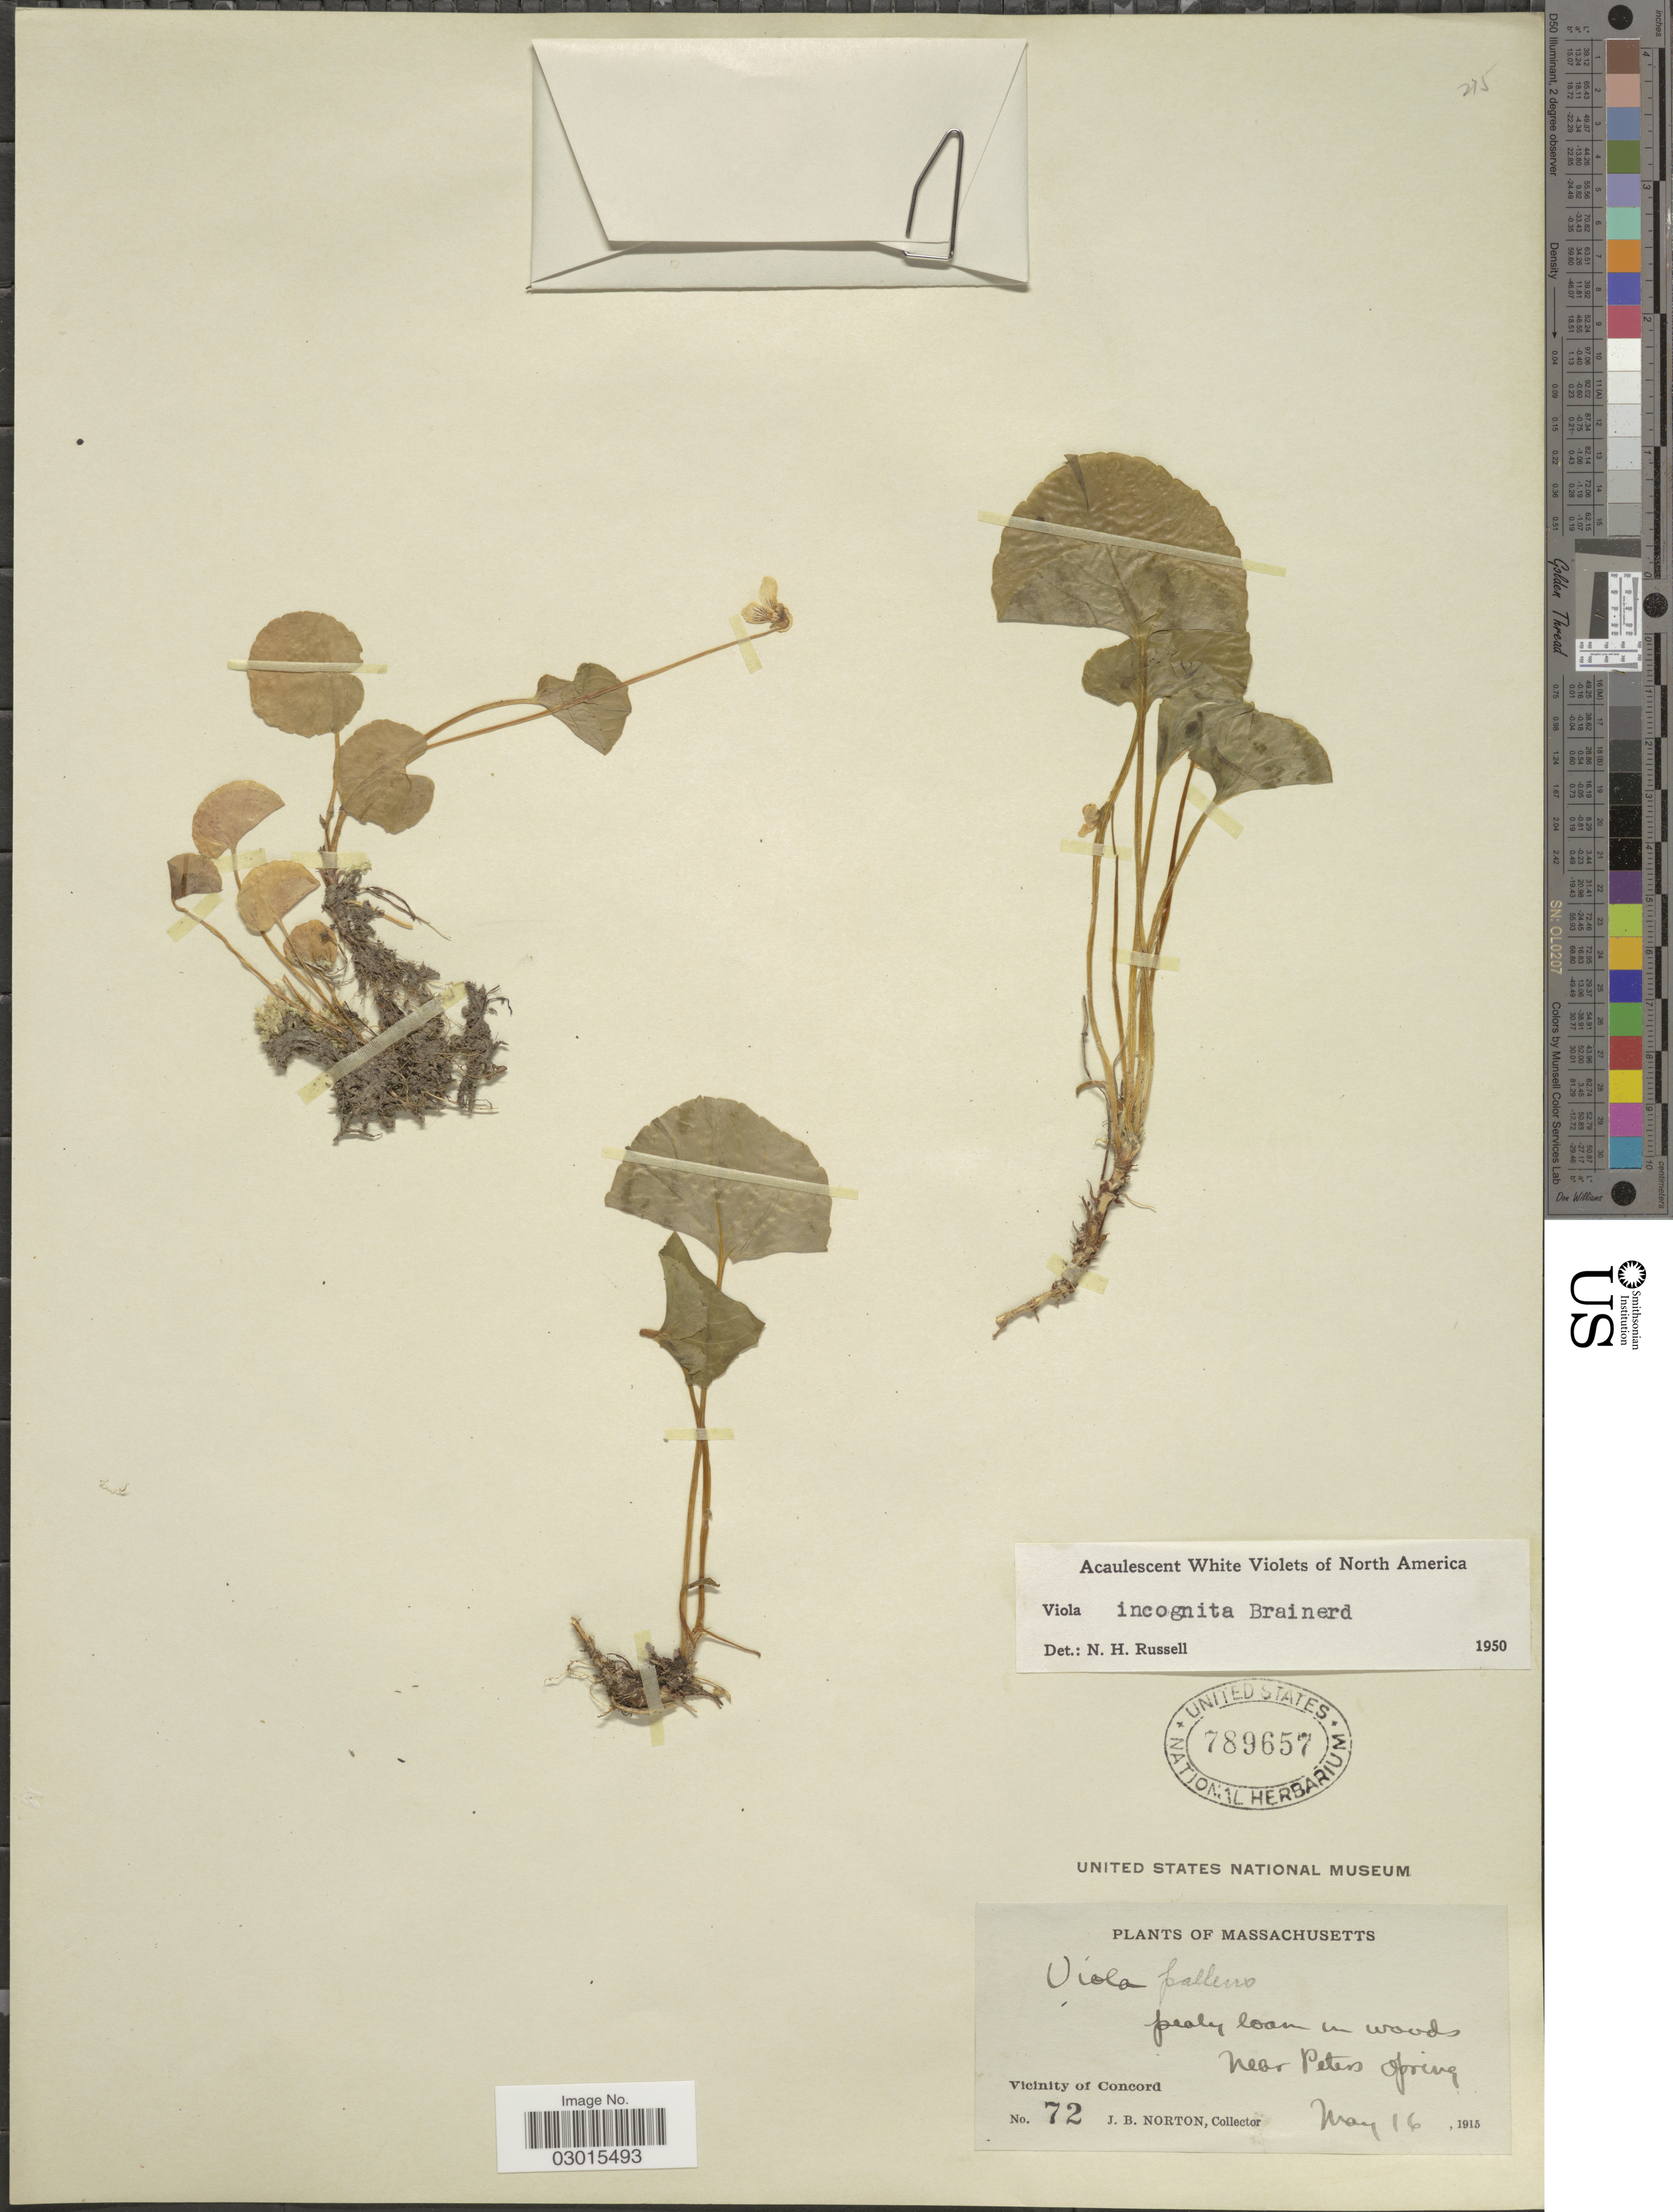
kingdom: Plantae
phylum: Tracheophyta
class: Magnoliopsida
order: Malpighiales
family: Violaceae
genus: Viola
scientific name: Viola incognita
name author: Brainerd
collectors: J. B. Norton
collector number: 72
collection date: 1915-05-16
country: United States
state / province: Massachusetts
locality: Near Peters Spring. Vicinity of Concord.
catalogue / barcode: US 789657